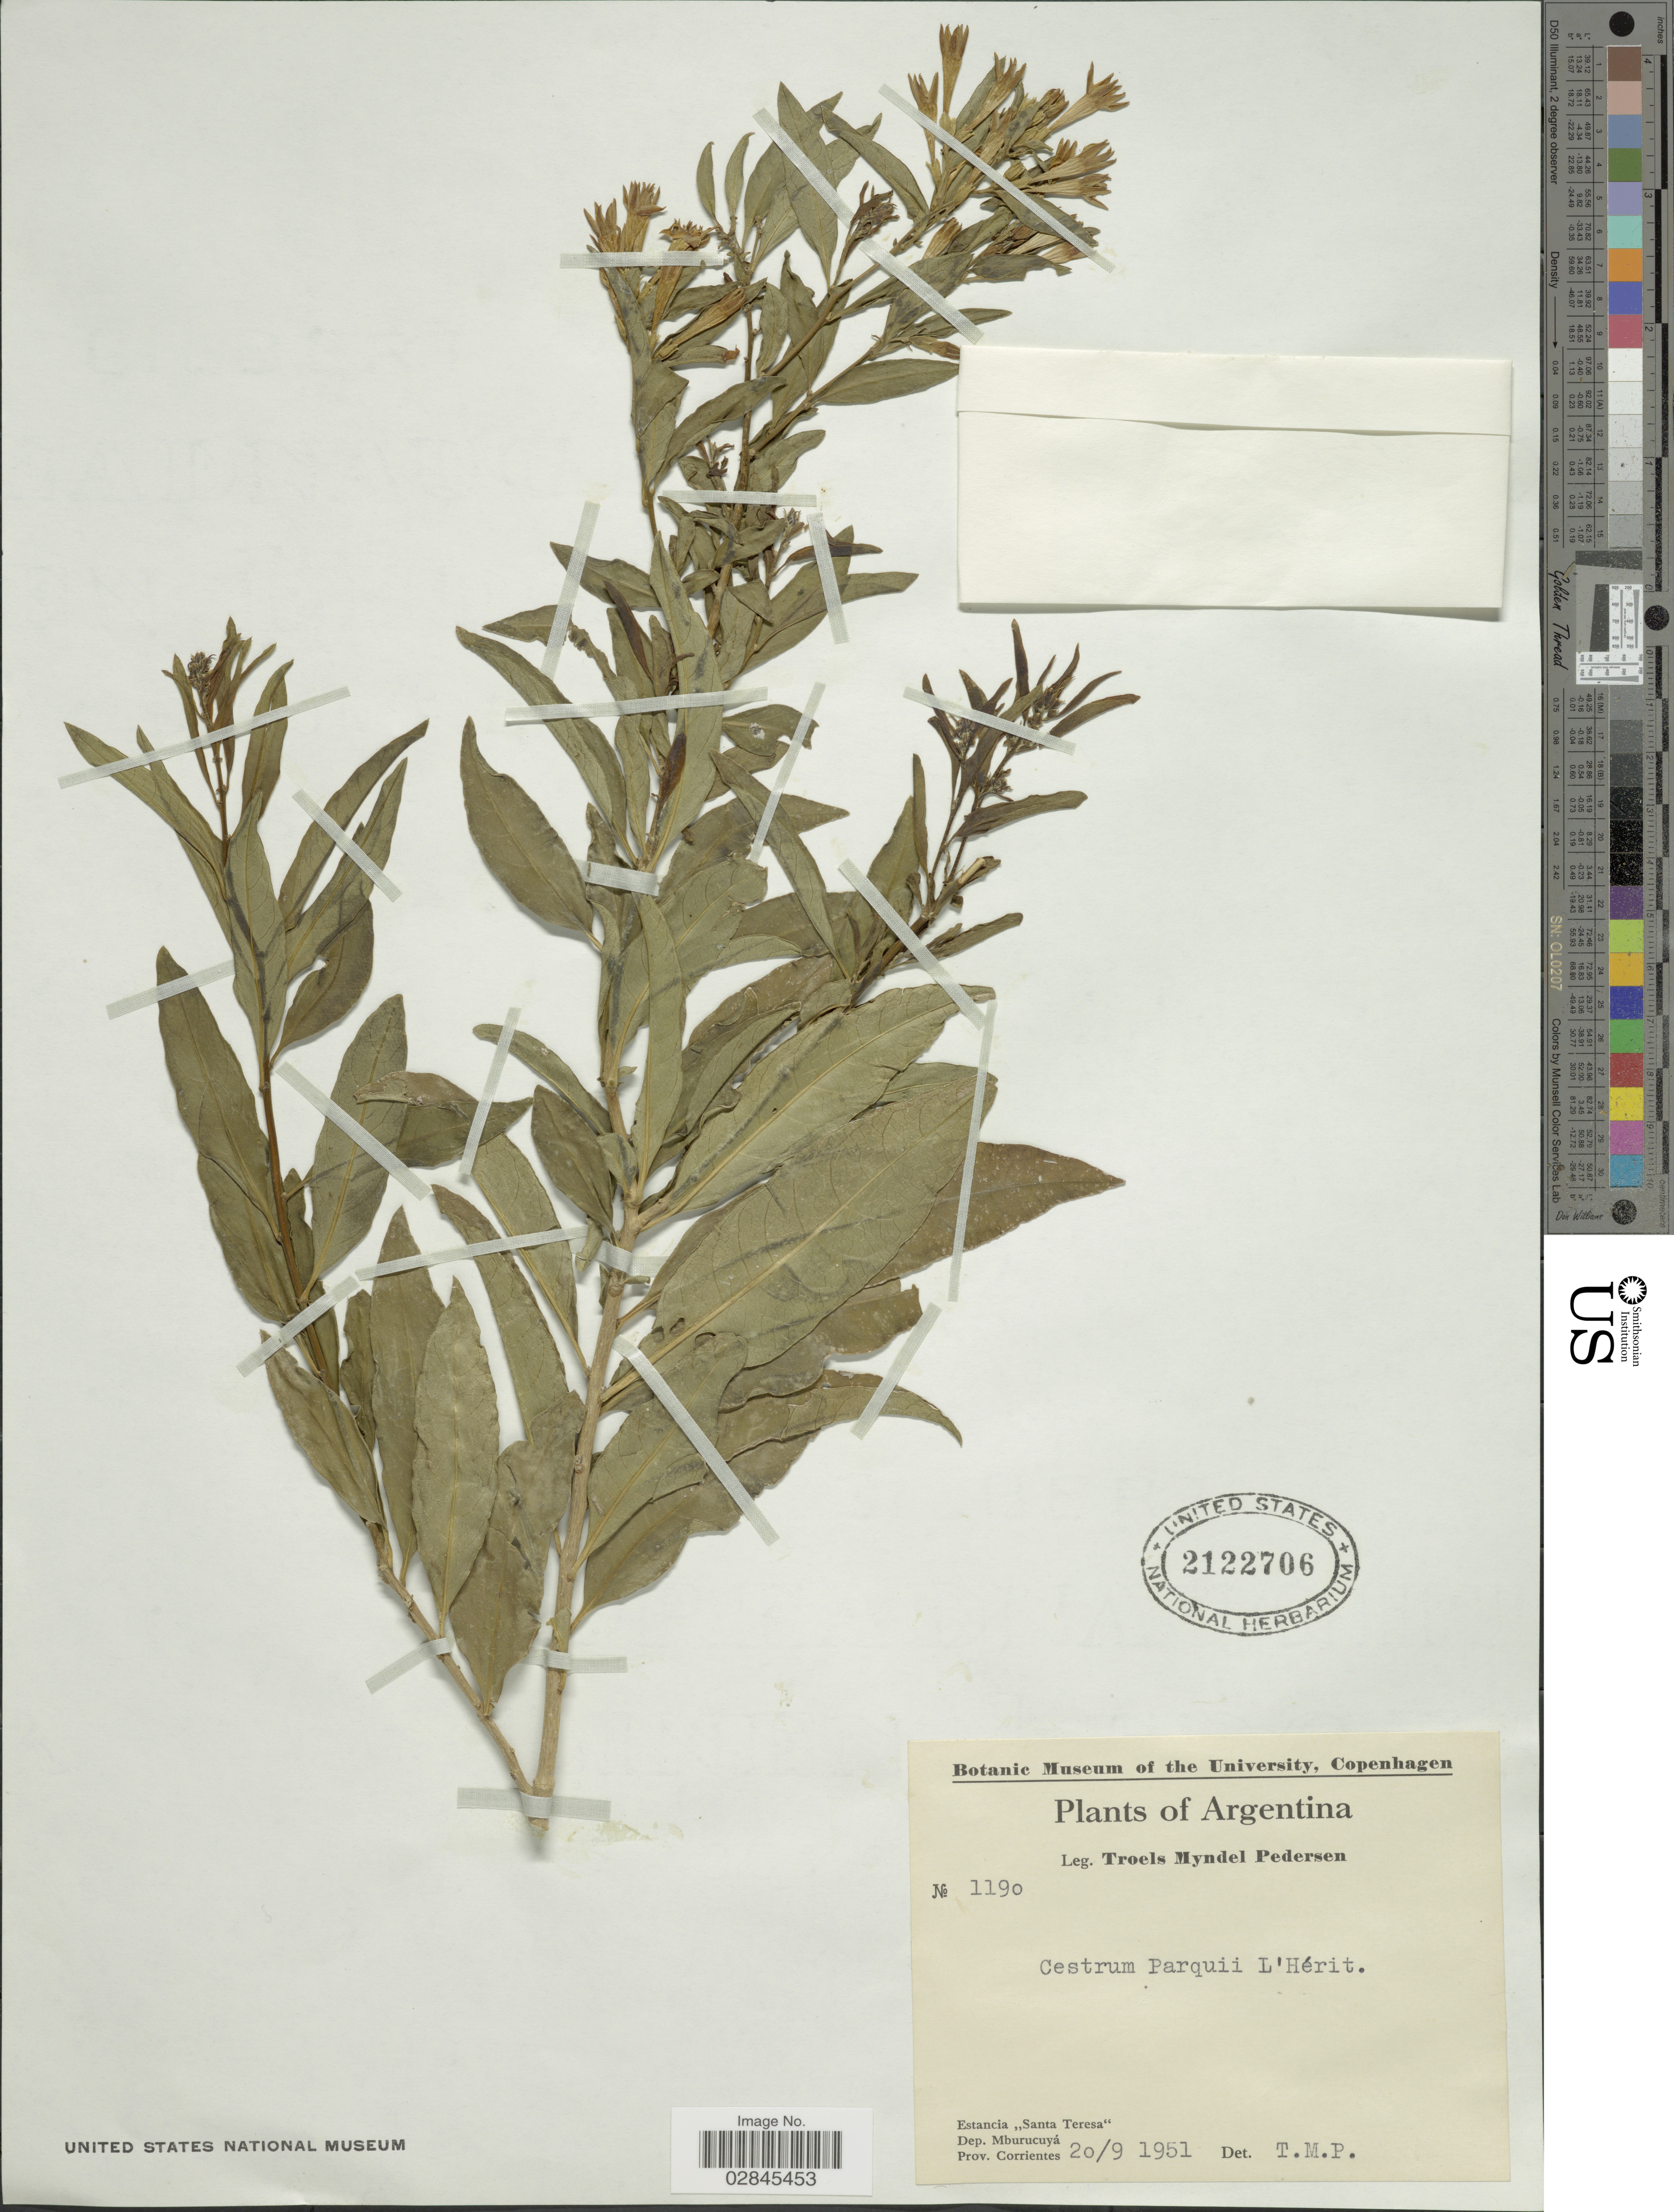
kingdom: Plantae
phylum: Tracheophyta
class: Magnoliopsida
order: Solanales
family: Solanaceae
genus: Cestrum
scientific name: Cestrum parqui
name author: L'Hér.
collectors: T. Pederson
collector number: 1190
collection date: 1951-09-20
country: Argentina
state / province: Corrientes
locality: Estancia "Santa Teresa". Dep. Mburucuyá.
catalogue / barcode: US 2122706